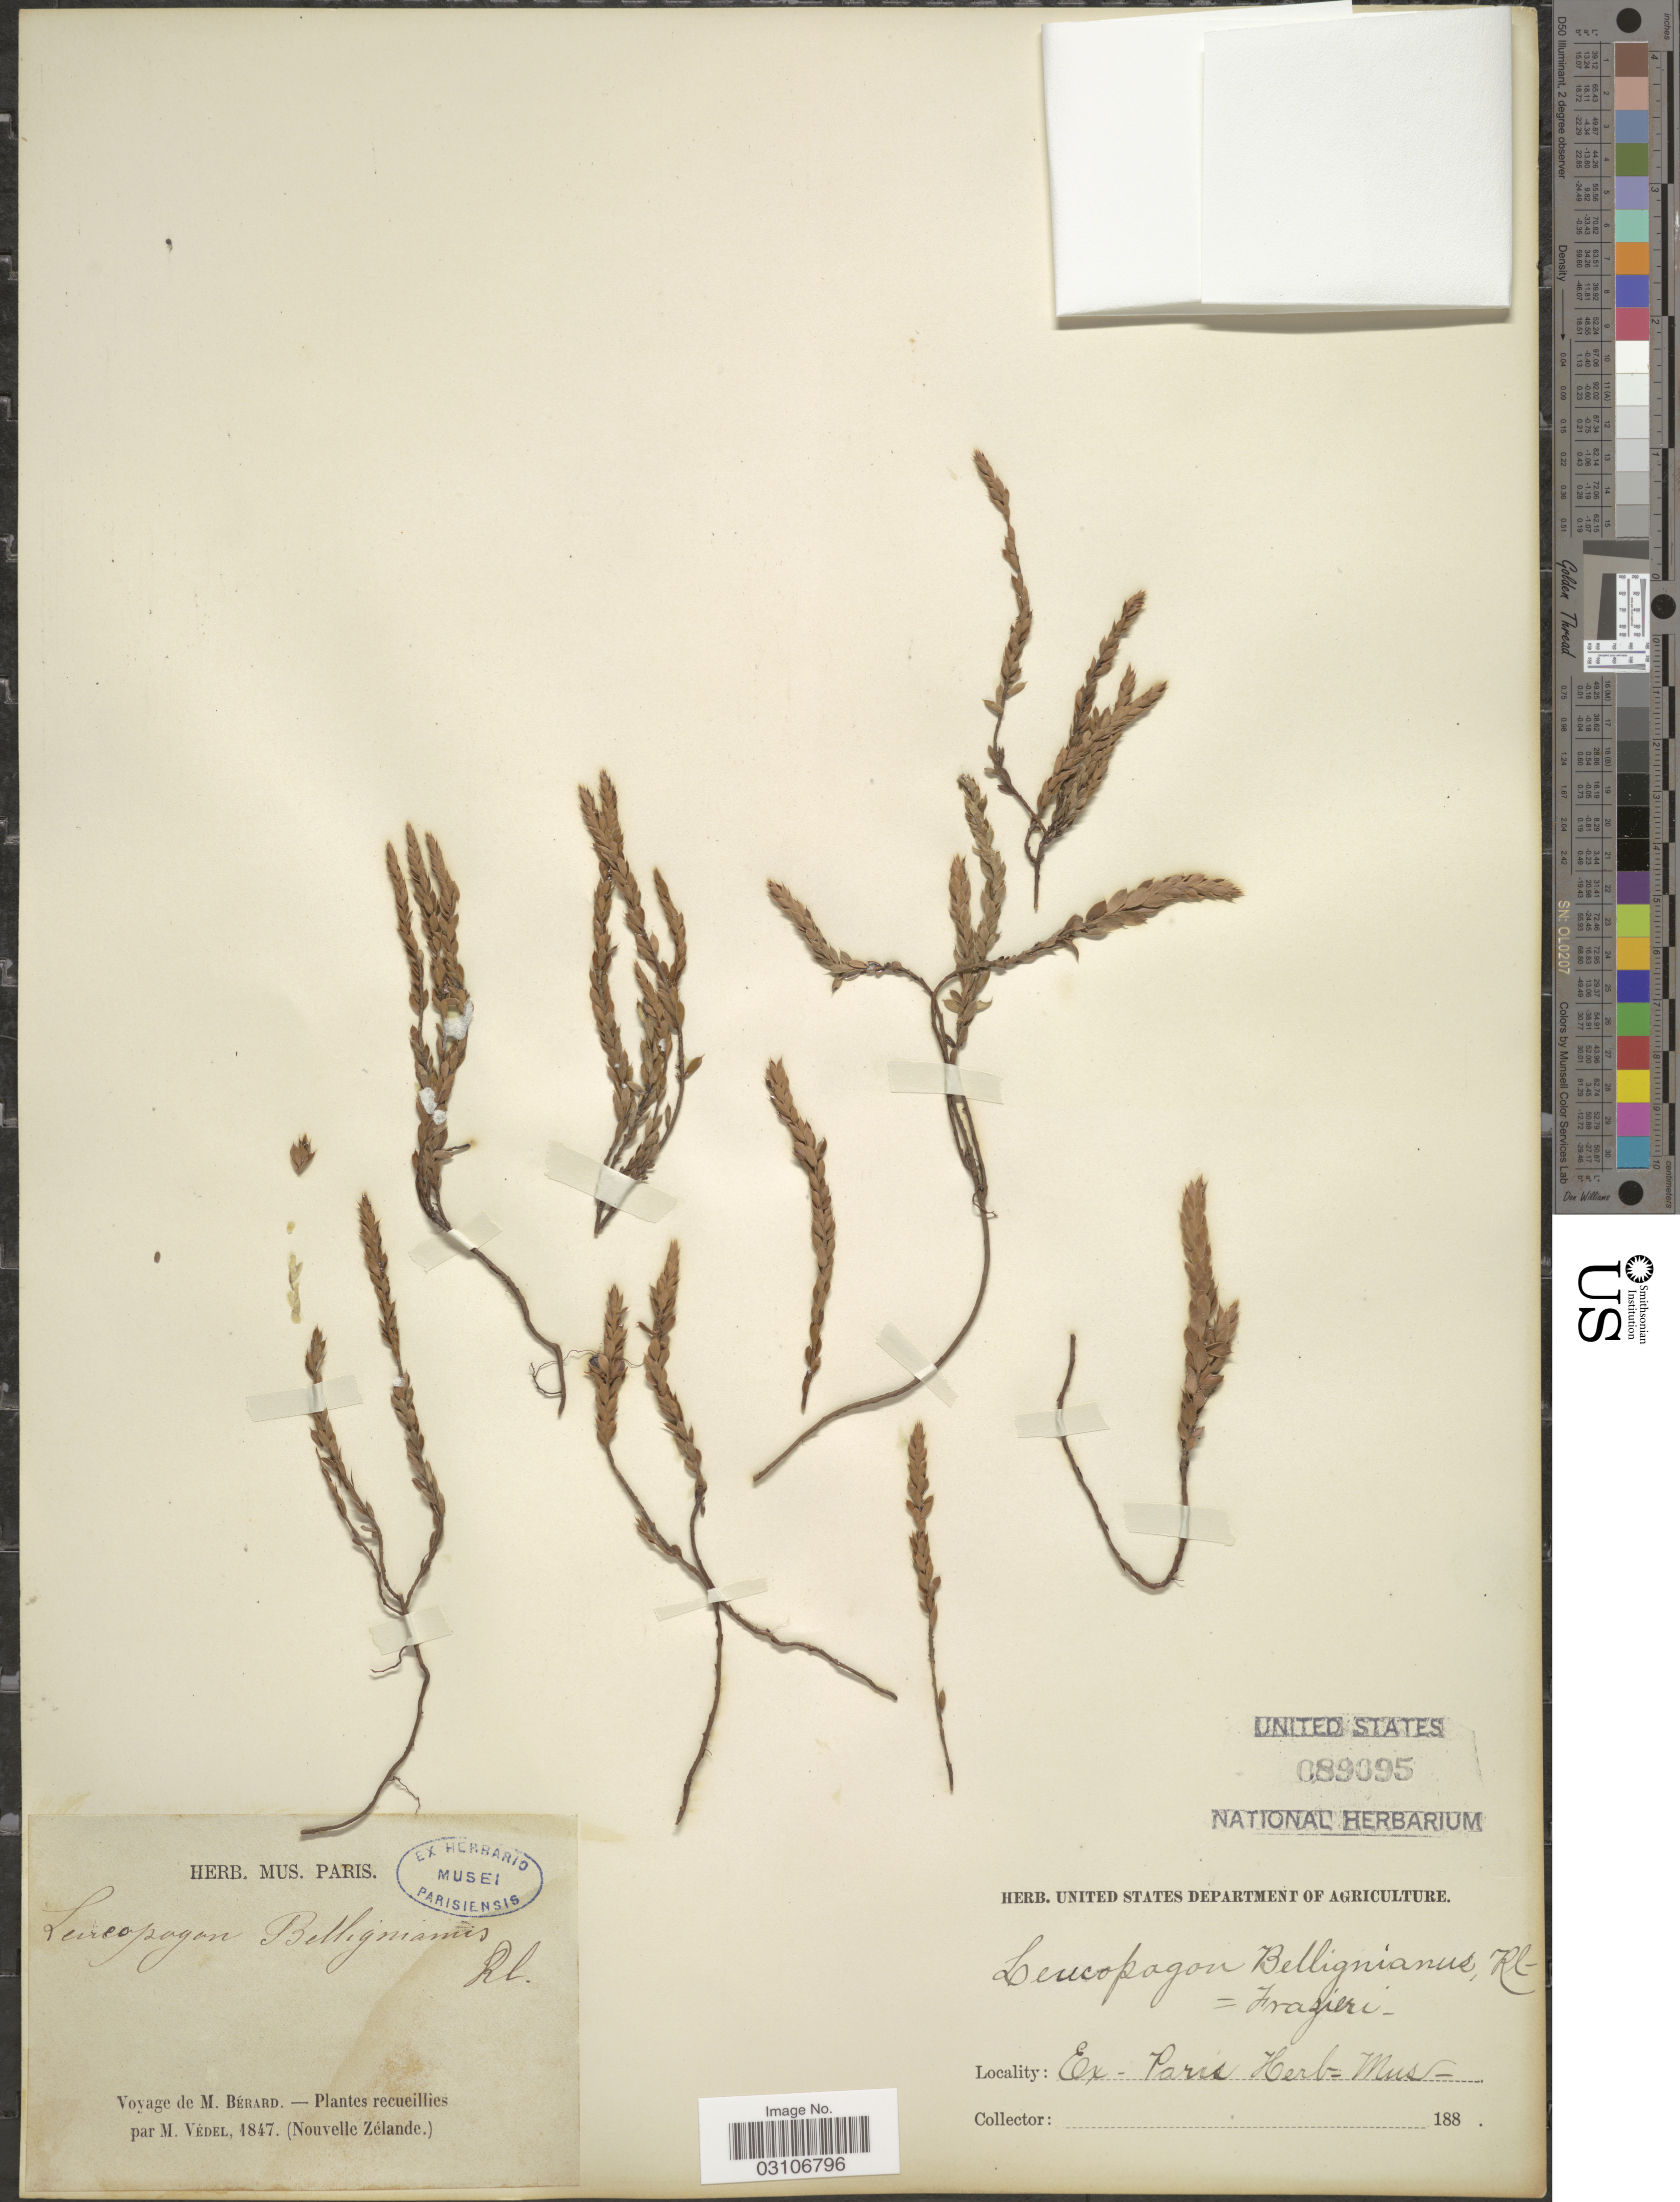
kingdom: Plantae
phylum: Tracheophyta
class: Magnoliopsida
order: Ericales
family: Ericaceae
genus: Leucopogon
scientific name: Leucopogon fraseri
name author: A. Cunn.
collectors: M. Védel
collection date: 1847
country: New Zealand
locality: (Nouvelle Zélande). Ex. Paris Herb. Mus. [unsure placement]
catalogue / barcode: US 89095